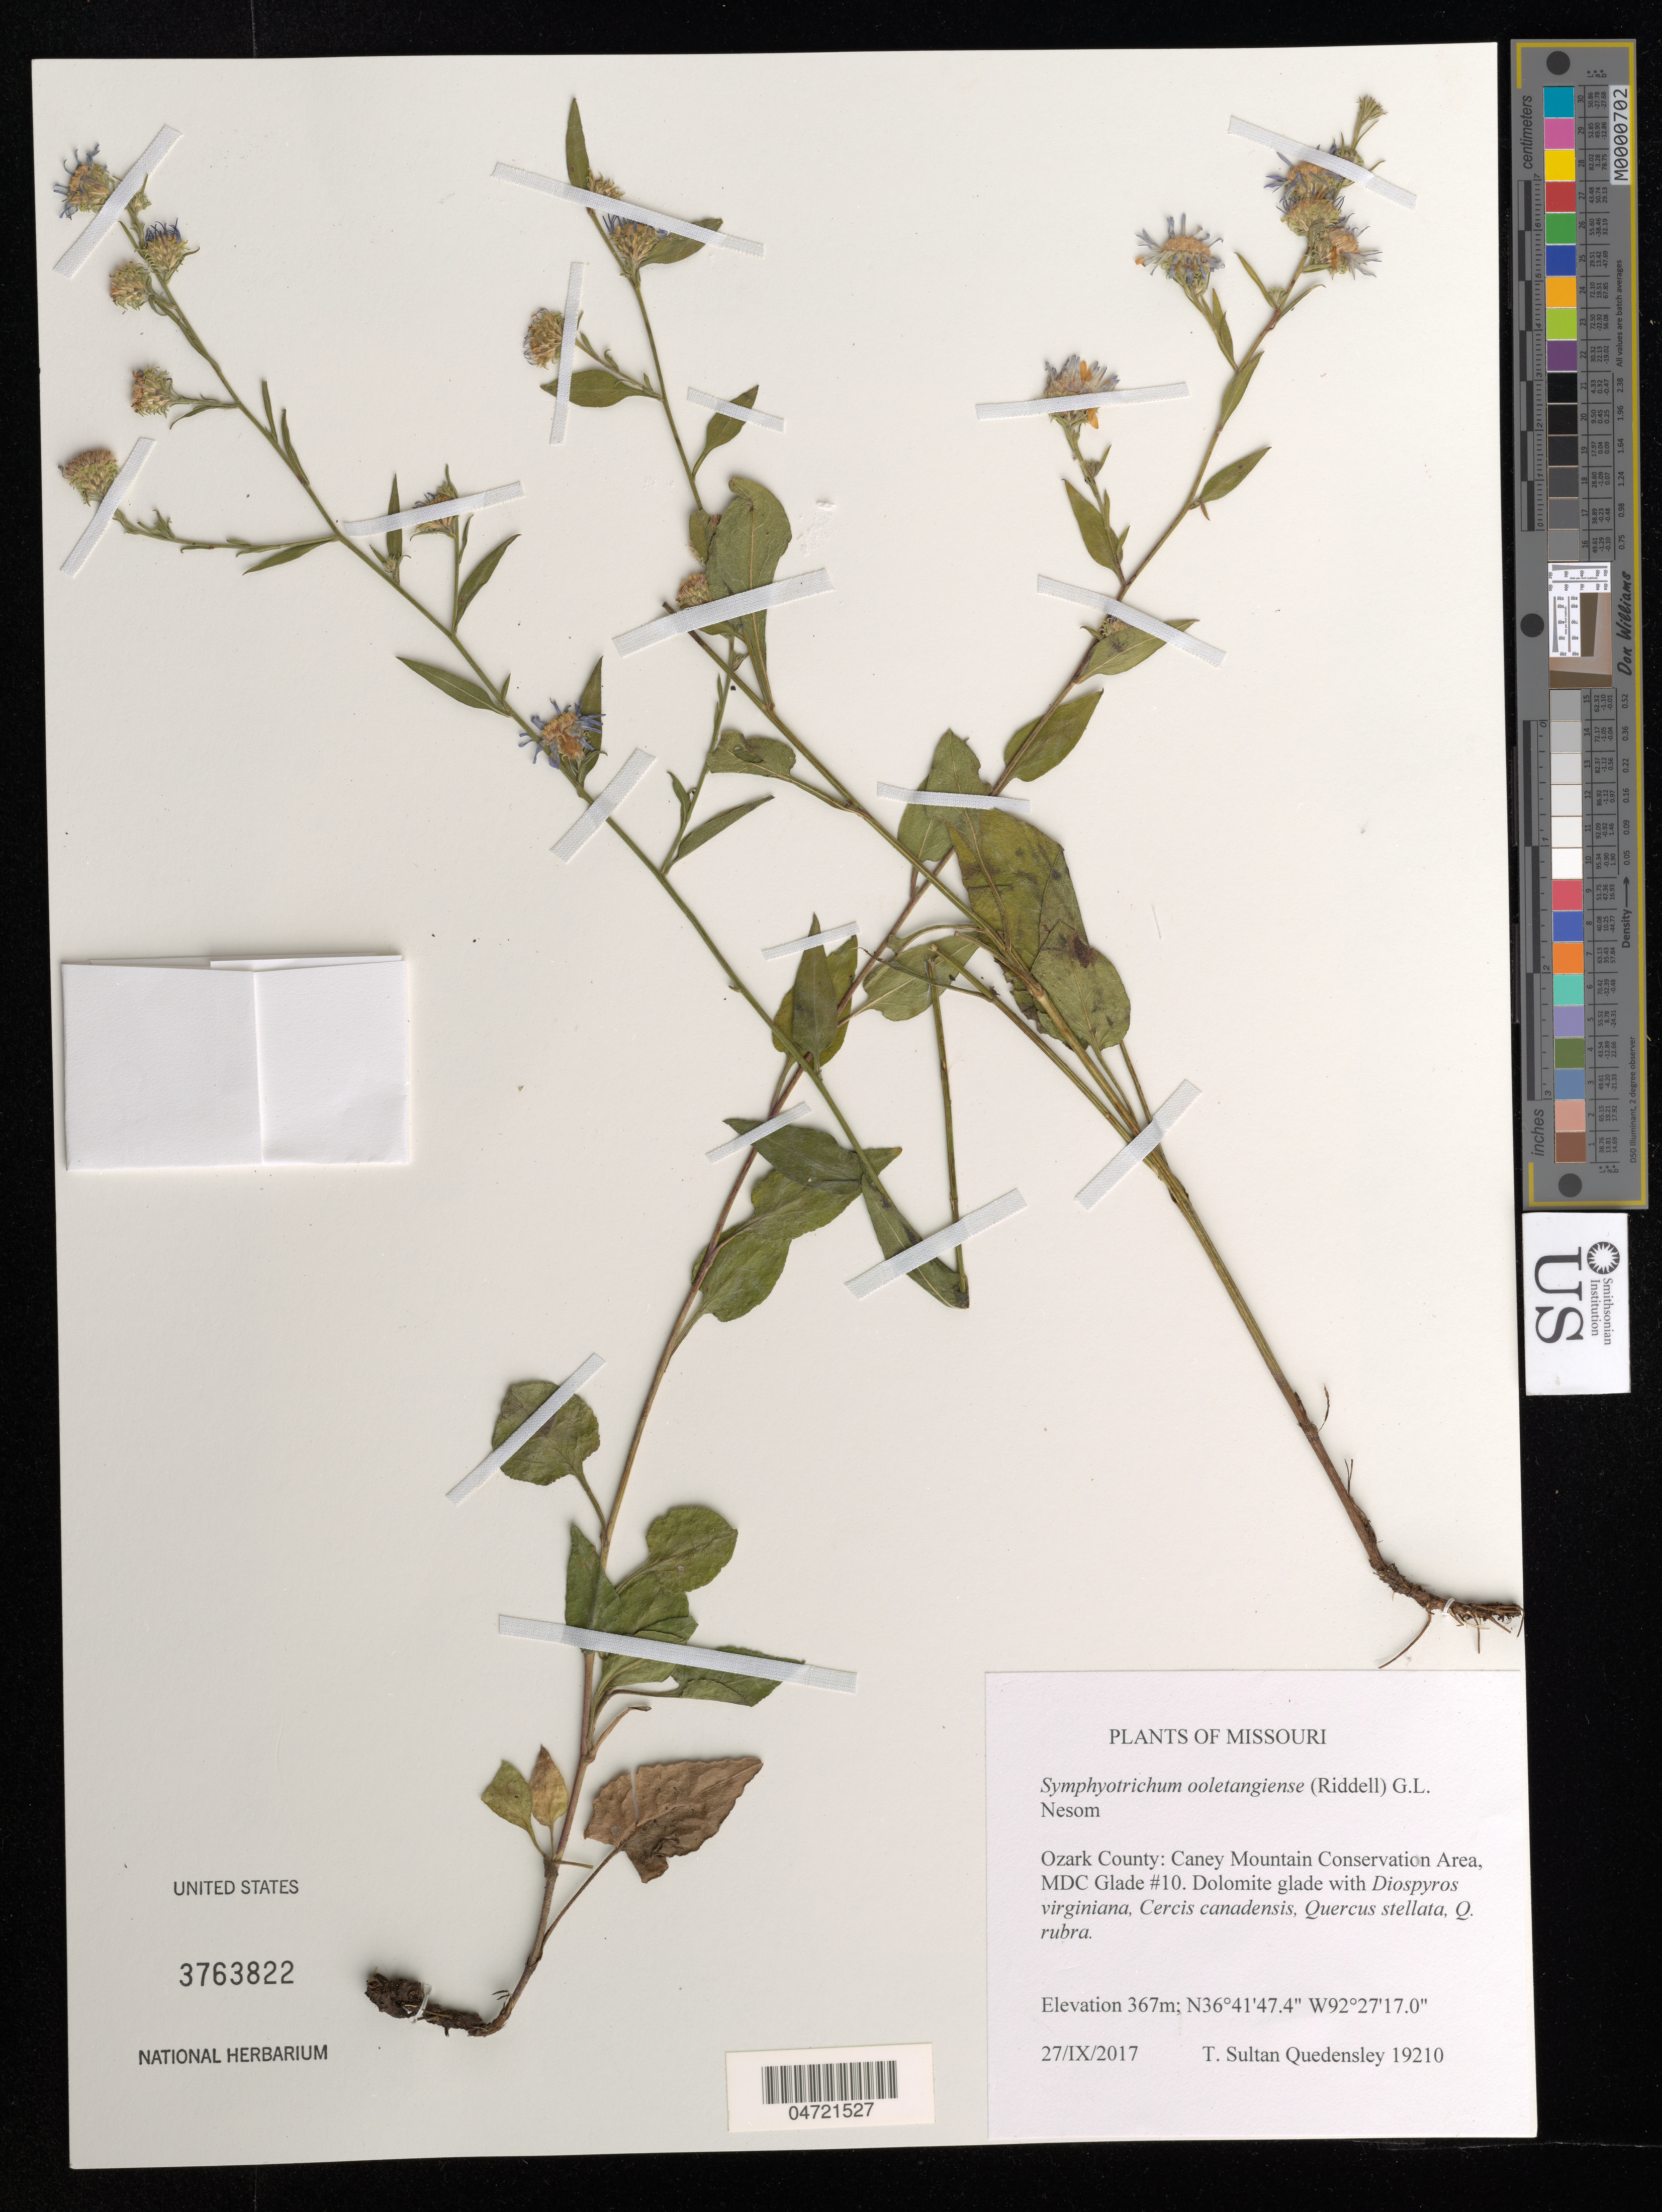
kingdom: Plantae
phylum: Tracheophyta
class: Magnoliopsida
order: Asterales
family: Asteraceae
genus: Symphyotrichum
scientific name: Symphyotrichum oolentangiense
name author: (Riddell) G.L. Nesom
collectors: T. S. Quedensley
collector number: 19210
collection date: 2017-09-27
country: United States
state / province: Missouri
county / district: Ozark County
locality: Caney Mountain Conservation Area, MDC Clade #10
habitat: Dolomite glade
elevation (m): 367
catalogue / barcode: US 3763822